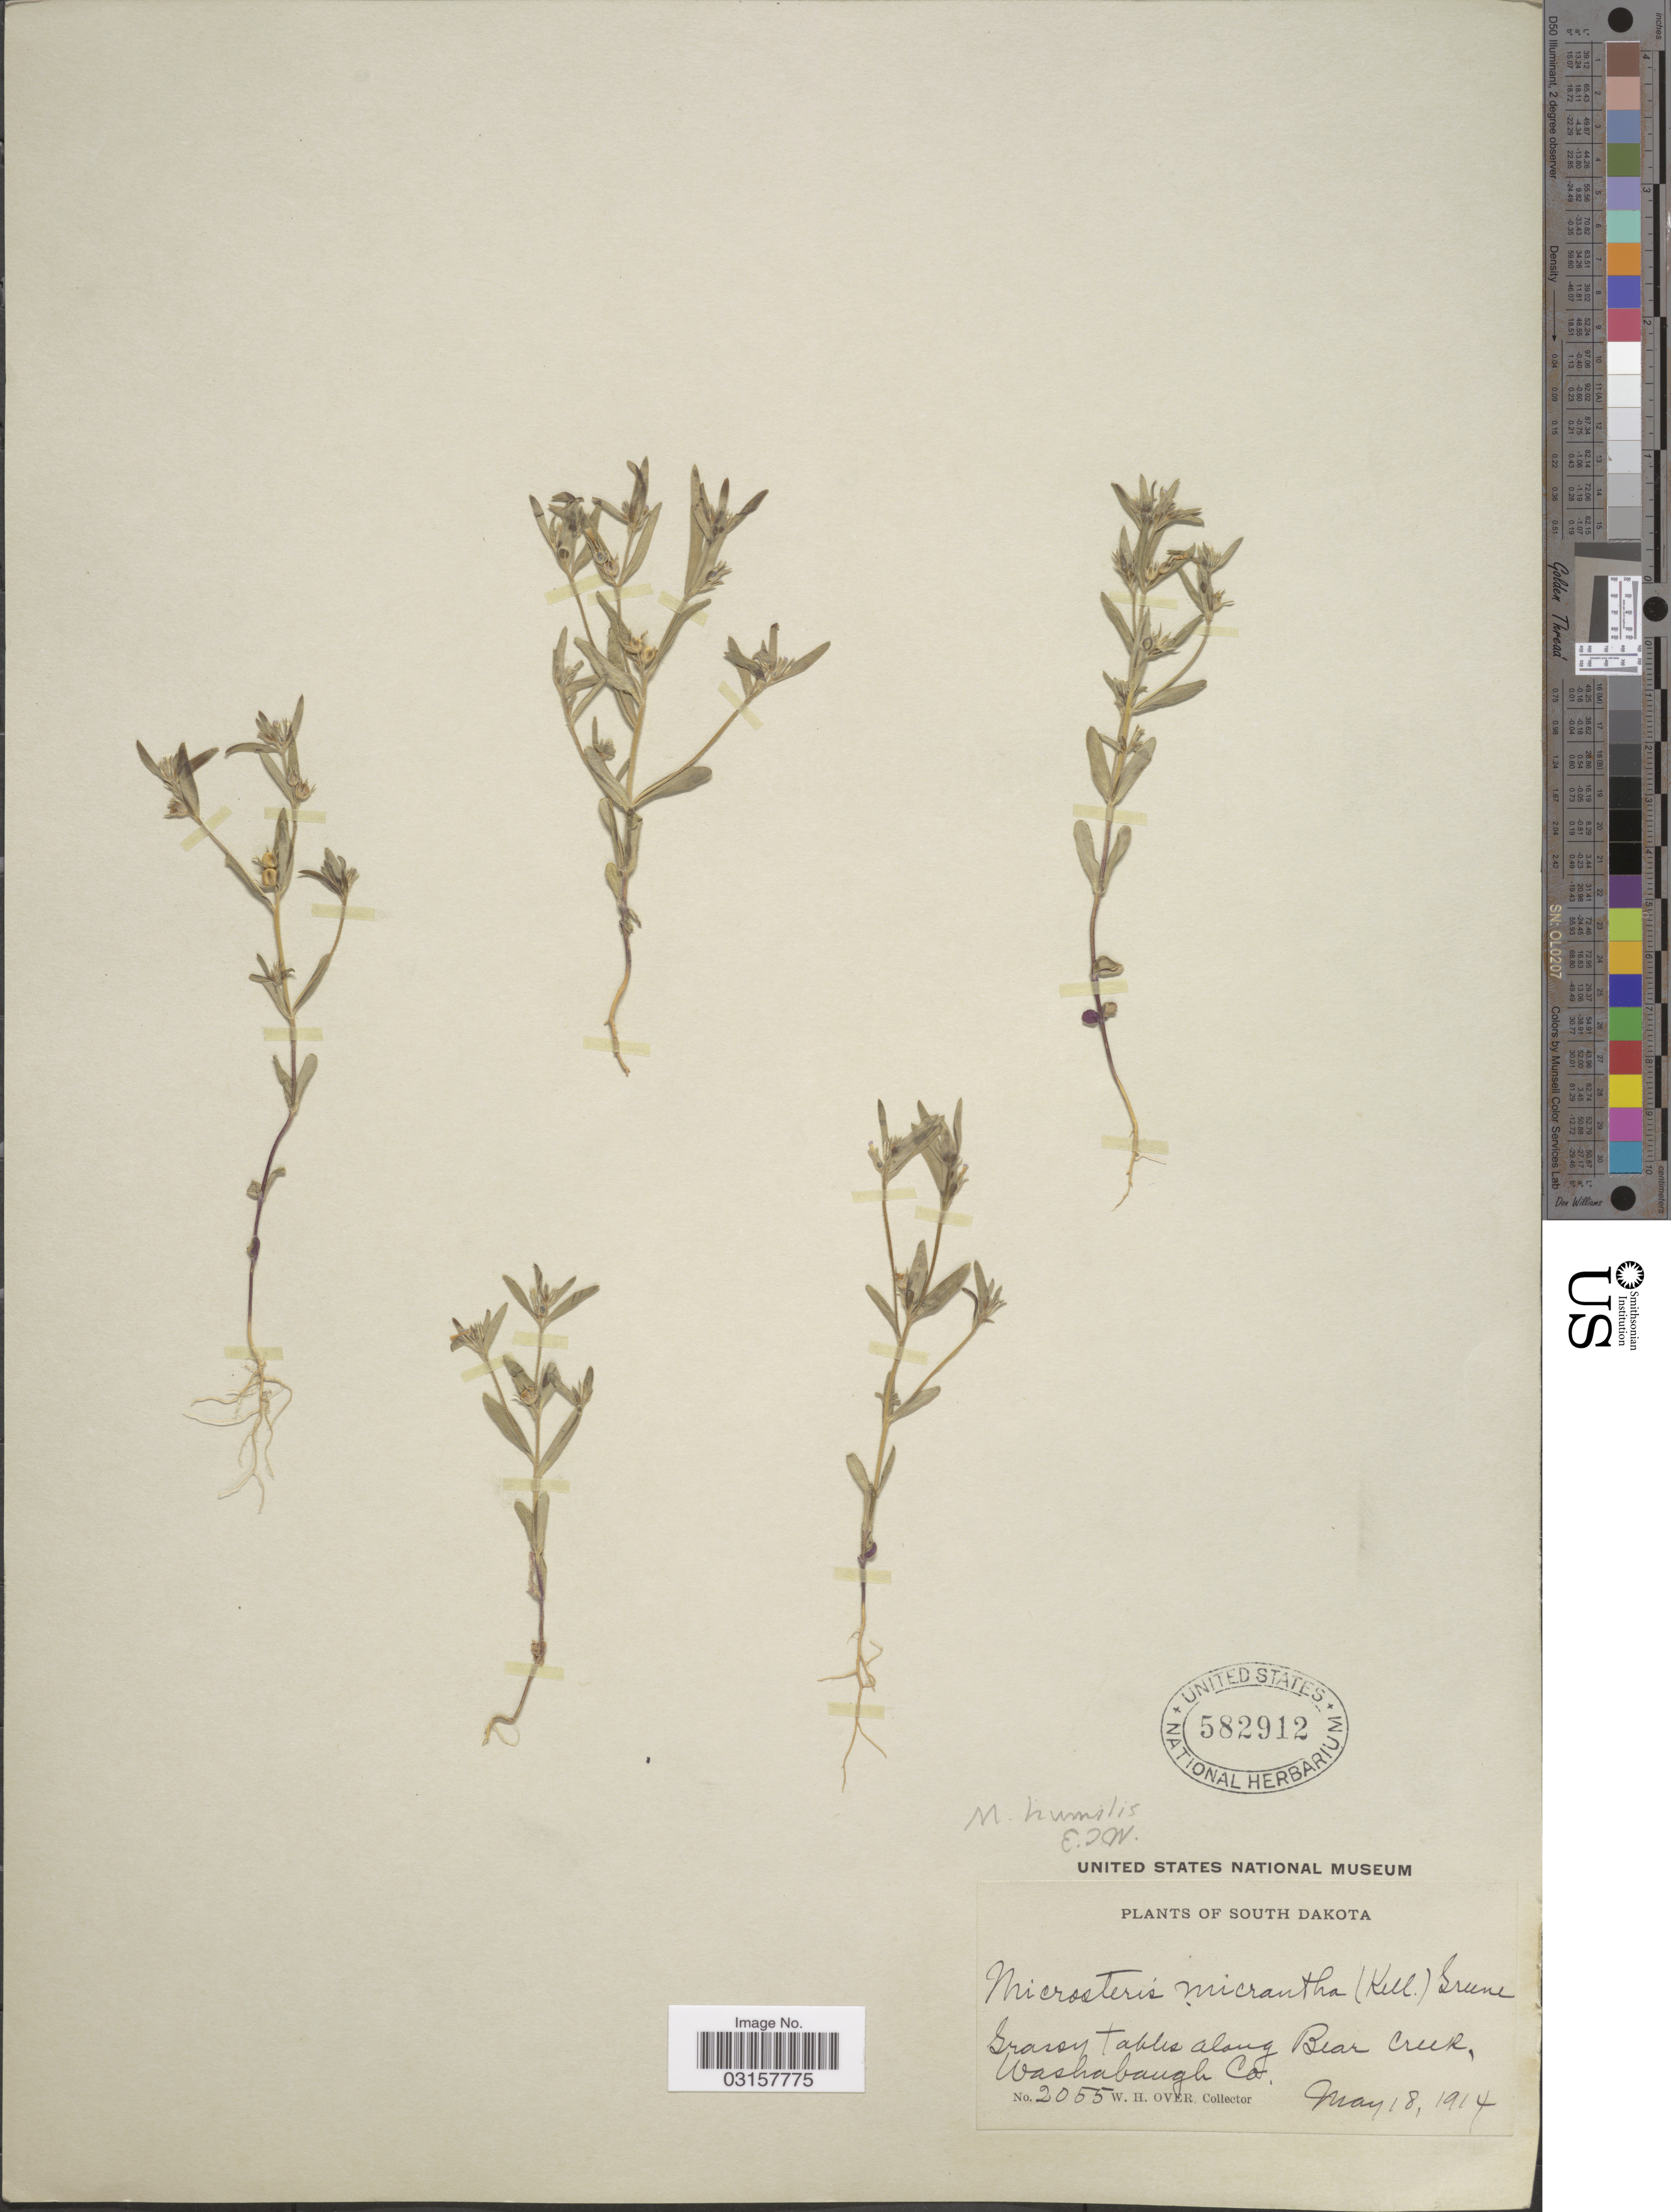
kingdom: Plantae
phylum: Tracheophyta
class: Magnoliopsida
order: Ericales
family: Polemoniaceae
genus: Microsteris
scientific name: Microsteris gracilis var. humilior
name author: (Hook.) Cronquist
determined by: (US) Smithsonian Institution - National Museum of Natural History - Department of Botany (UNITED STATES)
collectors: W. Over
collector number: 2055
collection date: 1914-05-18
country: United States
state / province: South Dakota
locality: Grassy tables along Bear Creek, Washabaugh Co.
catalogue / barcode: US 582912